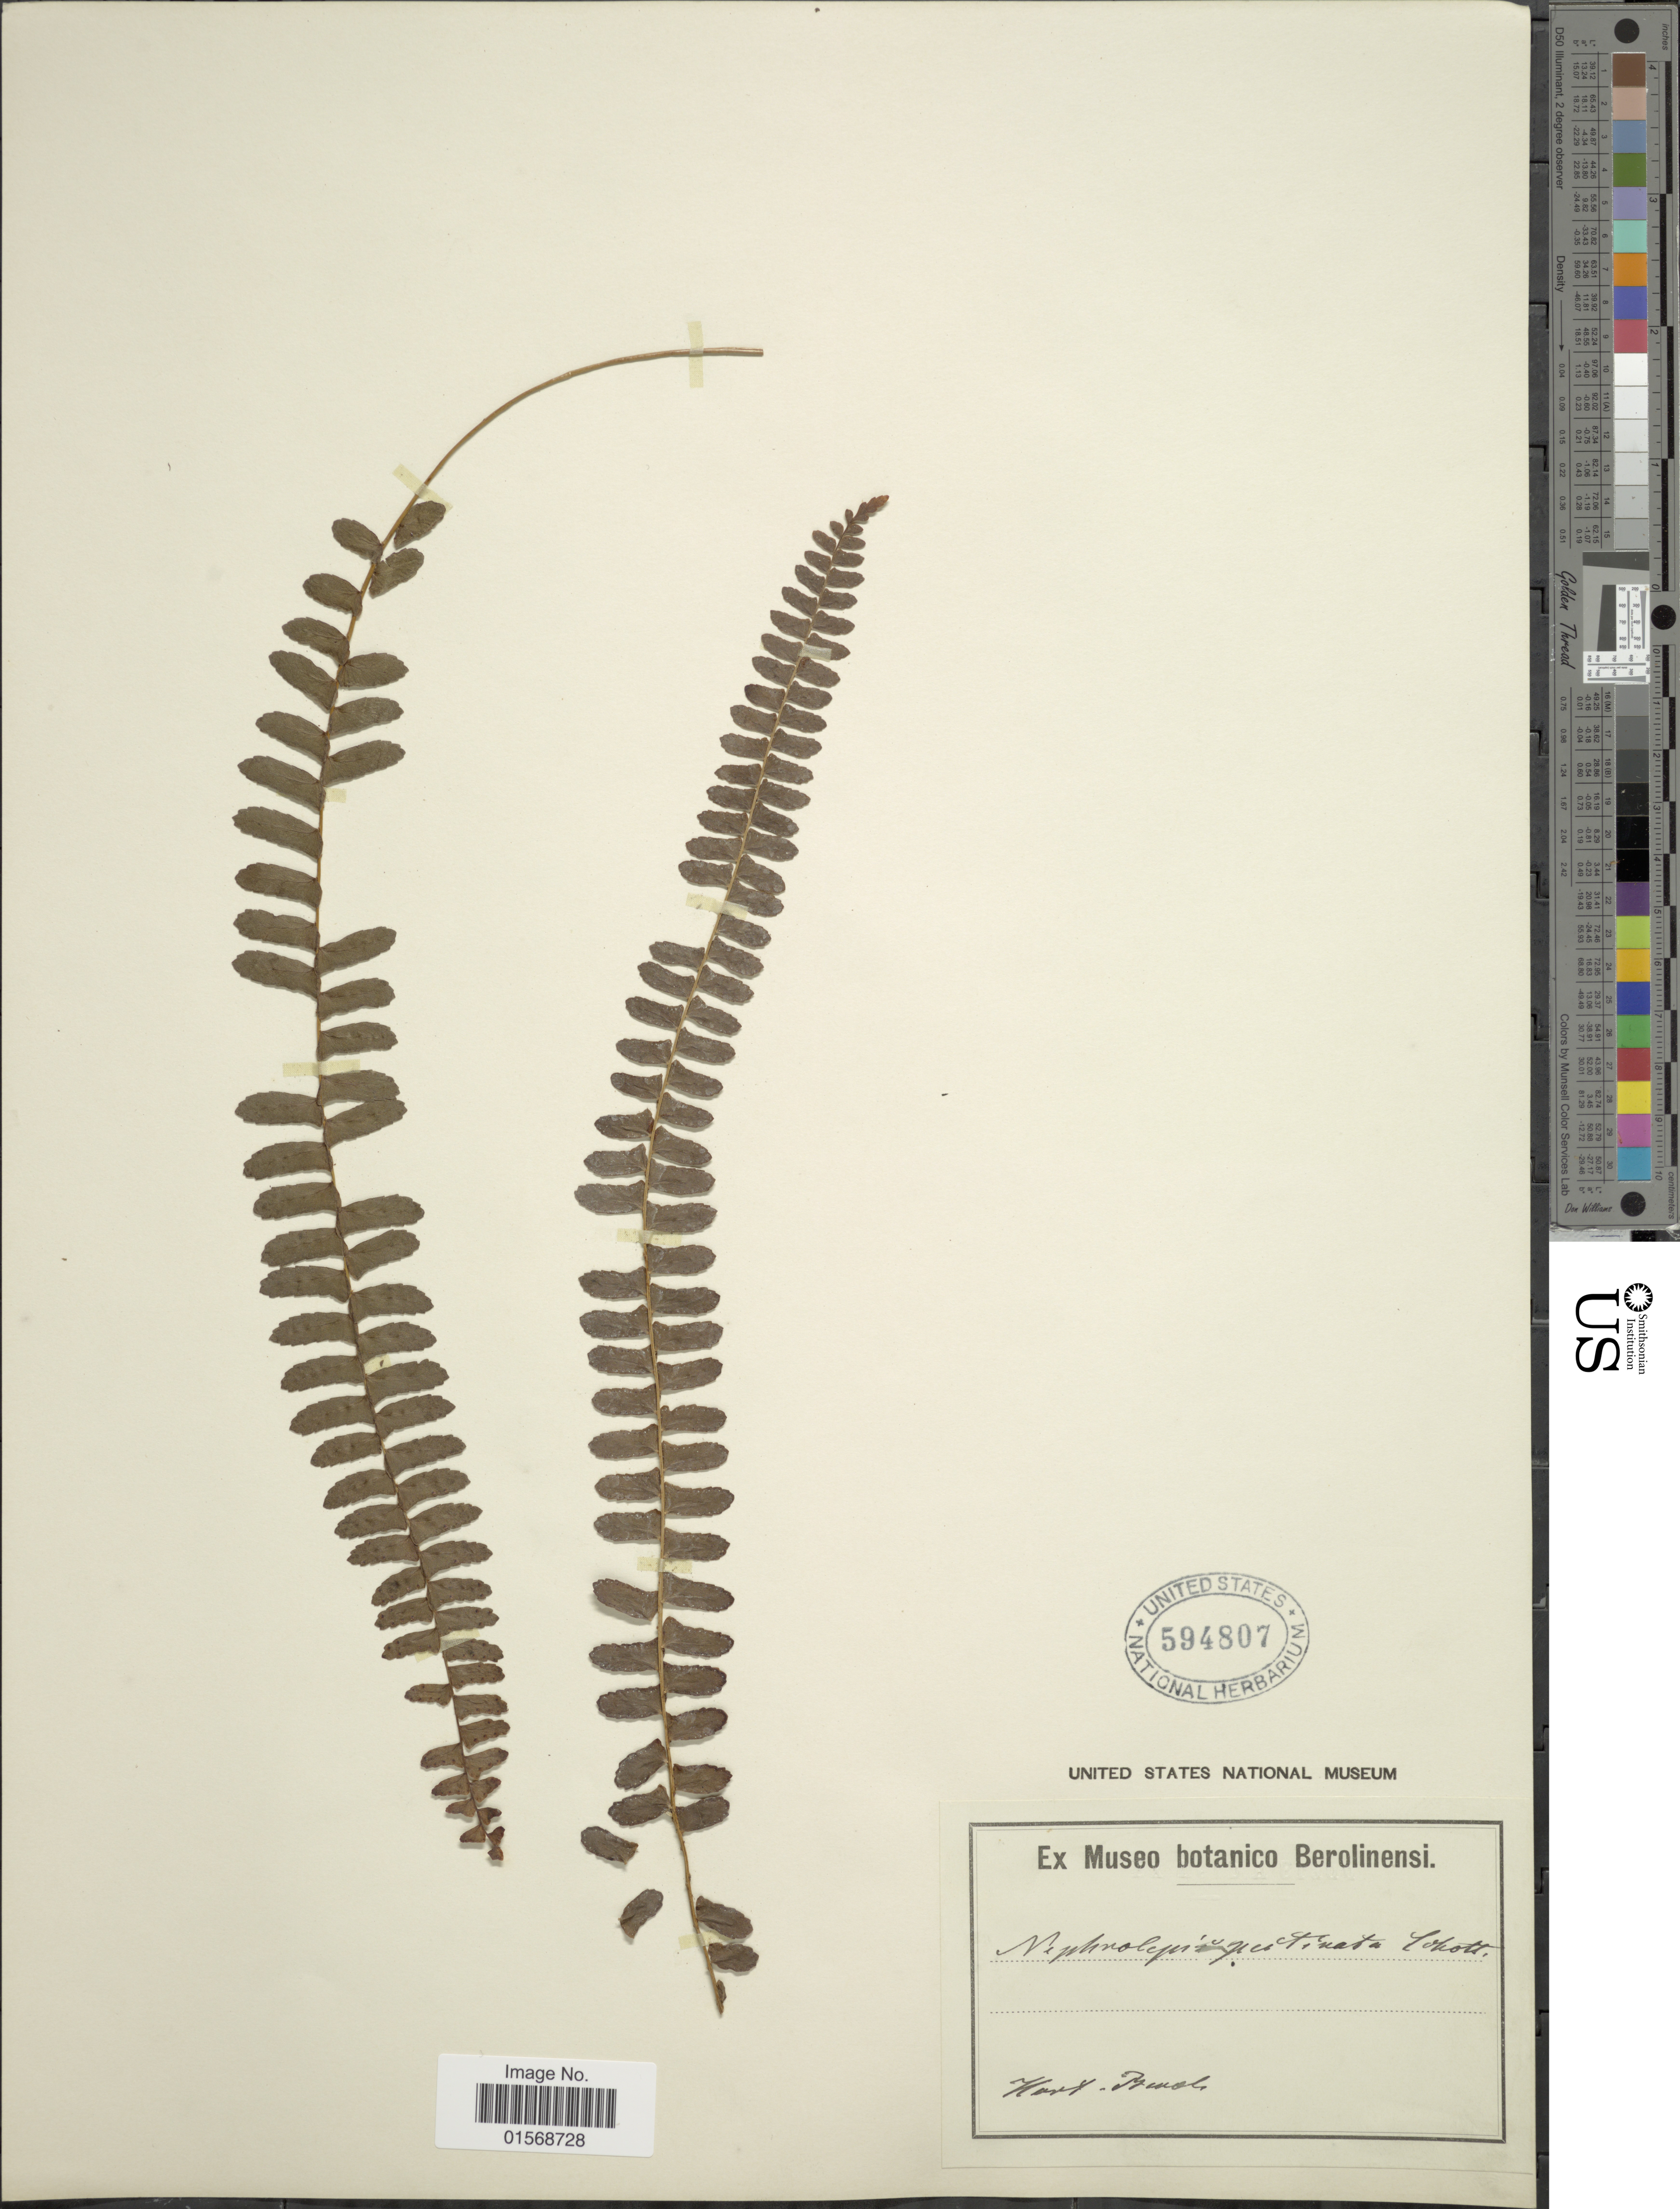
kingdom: Plantae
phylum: Tracheophyta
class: Polypodiopsida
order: Polypodiales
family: Nephrolepidaceae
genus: Nephrolepis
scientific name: Nephrolepis pectinata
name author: (Willd.) Schott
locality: Hort. Beroli.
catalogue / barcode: US 594807